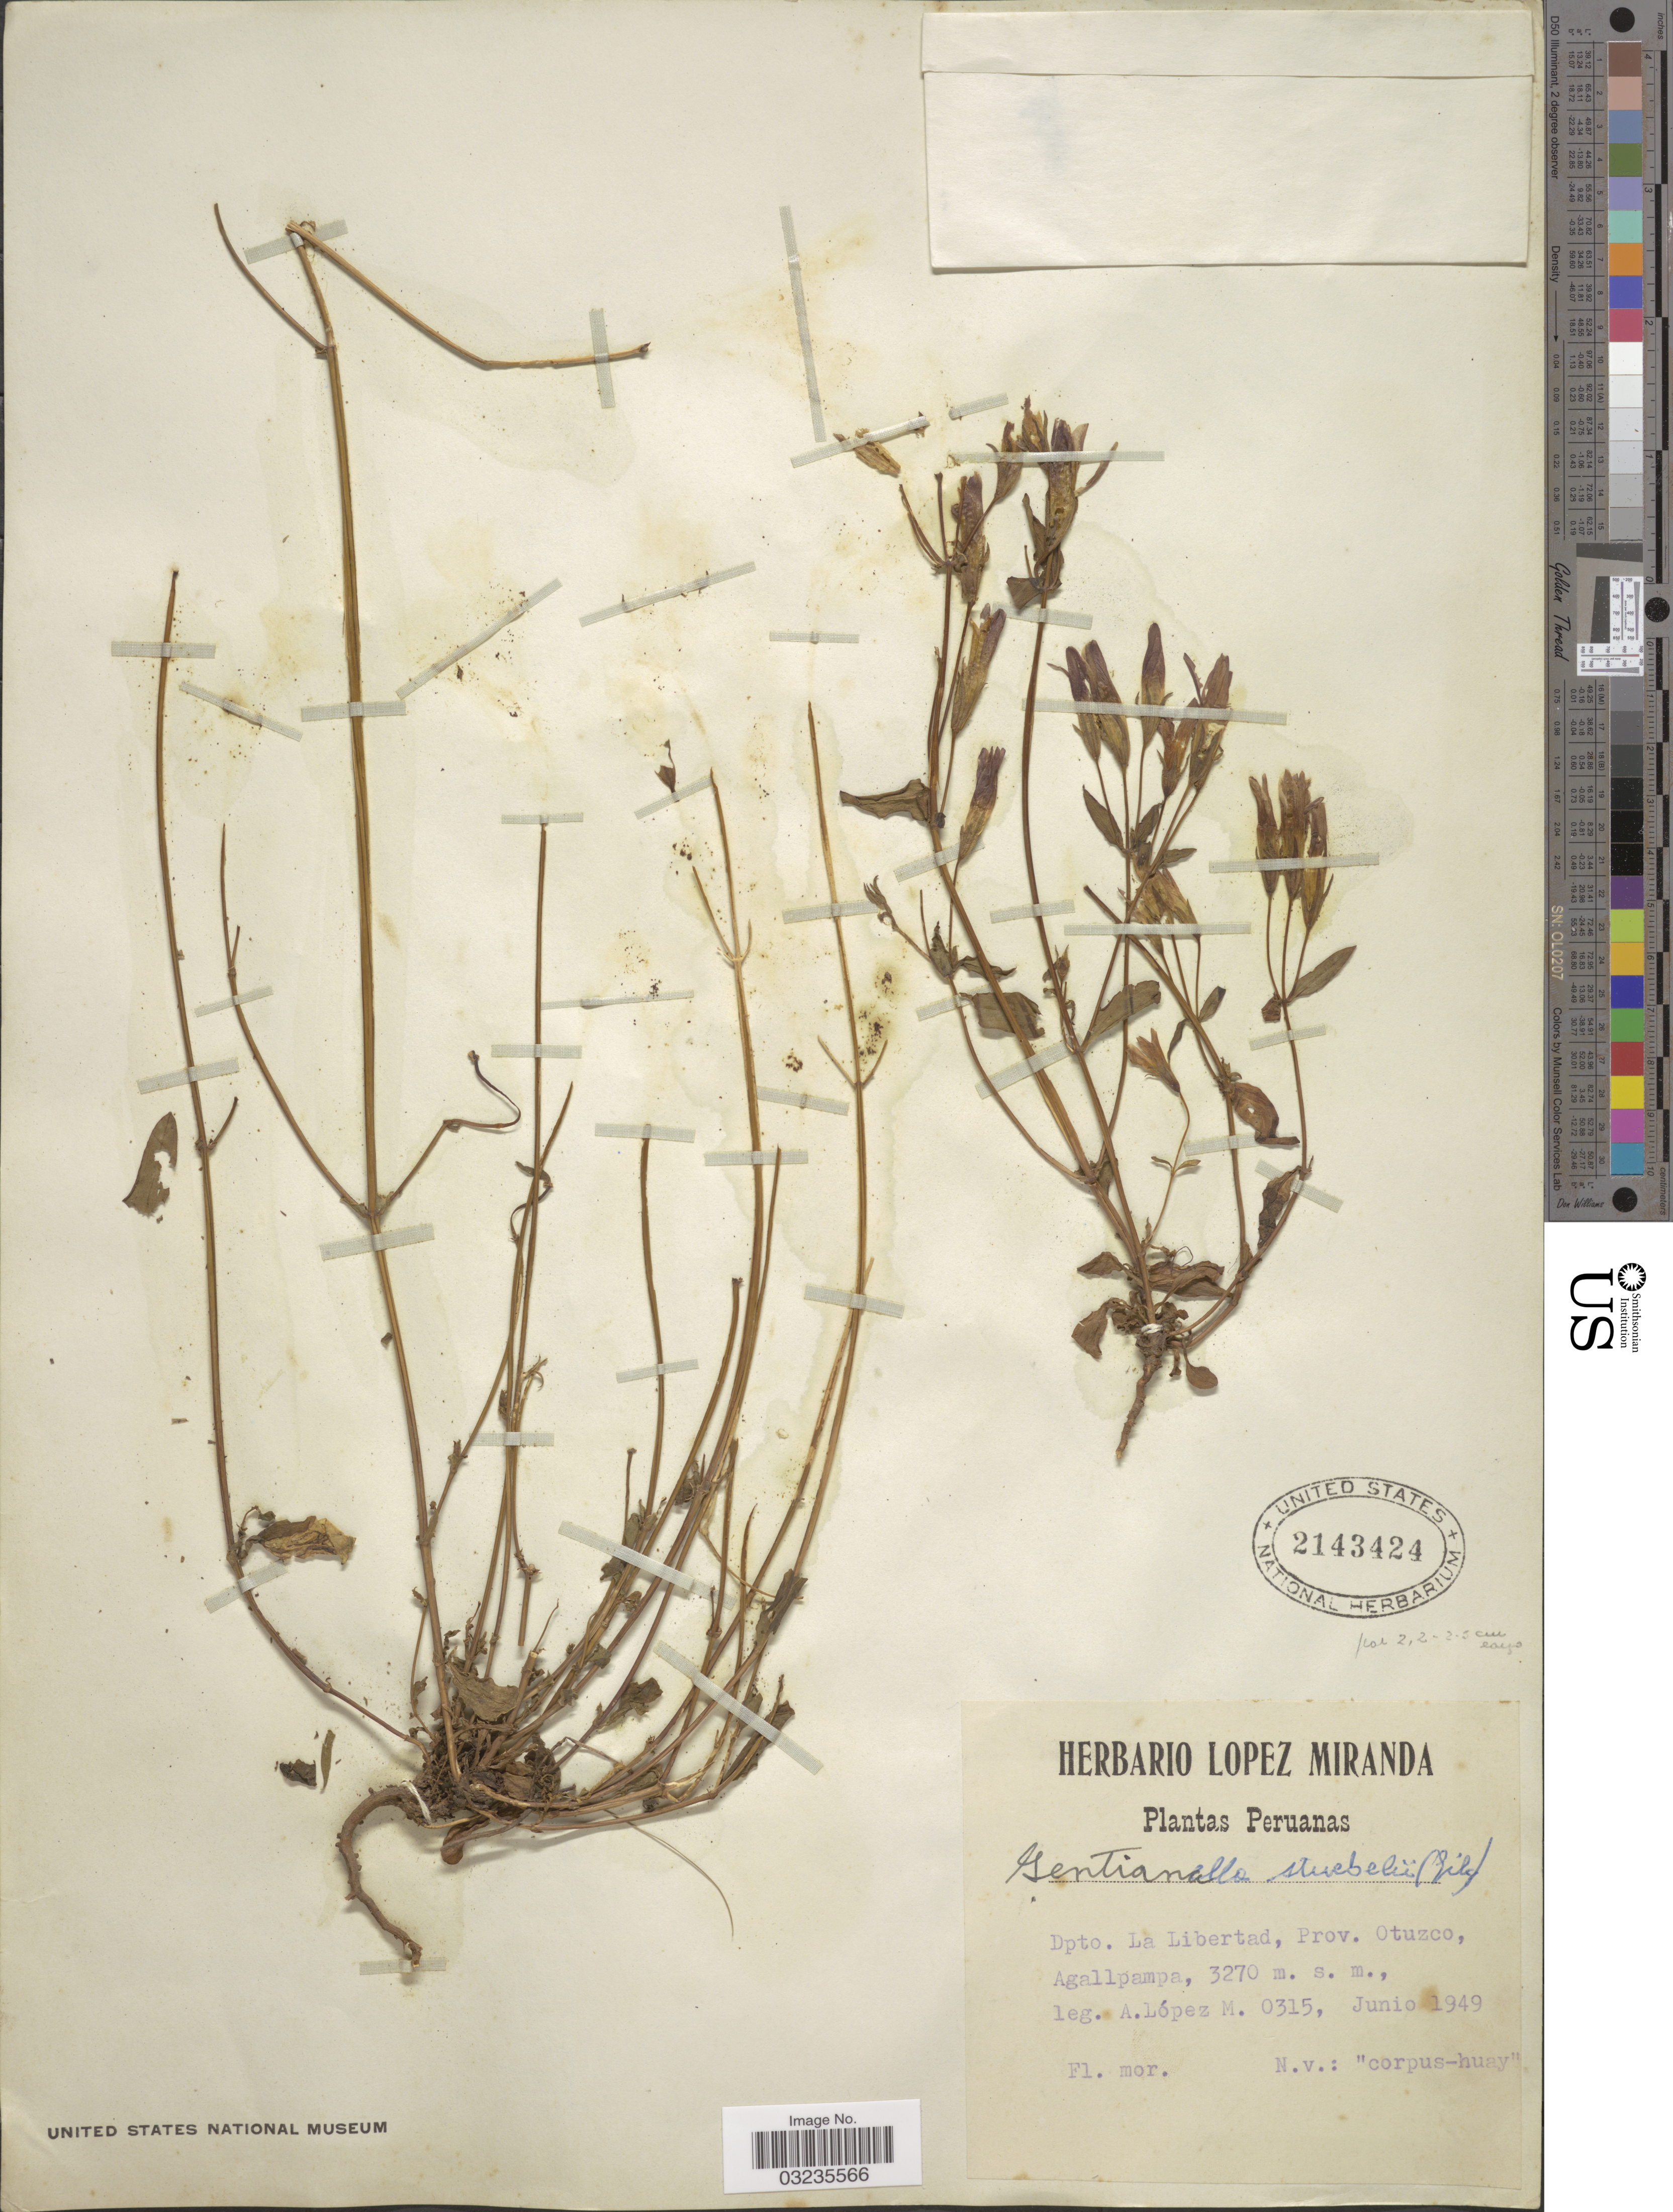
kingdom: Plantae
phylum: Tracheophyta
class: Magnoliopsida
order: Gentianales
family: Gentianaceae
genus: Gentiana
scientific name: Gentiana stuebelii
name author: Gilg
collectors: A. López M.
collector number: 0315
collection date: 1949-06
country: Peru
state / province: La Libertad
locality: Dpto. La Libertad, Prov. Otuzco, Agallpampa.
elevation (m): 3270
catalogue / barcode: US 2143424